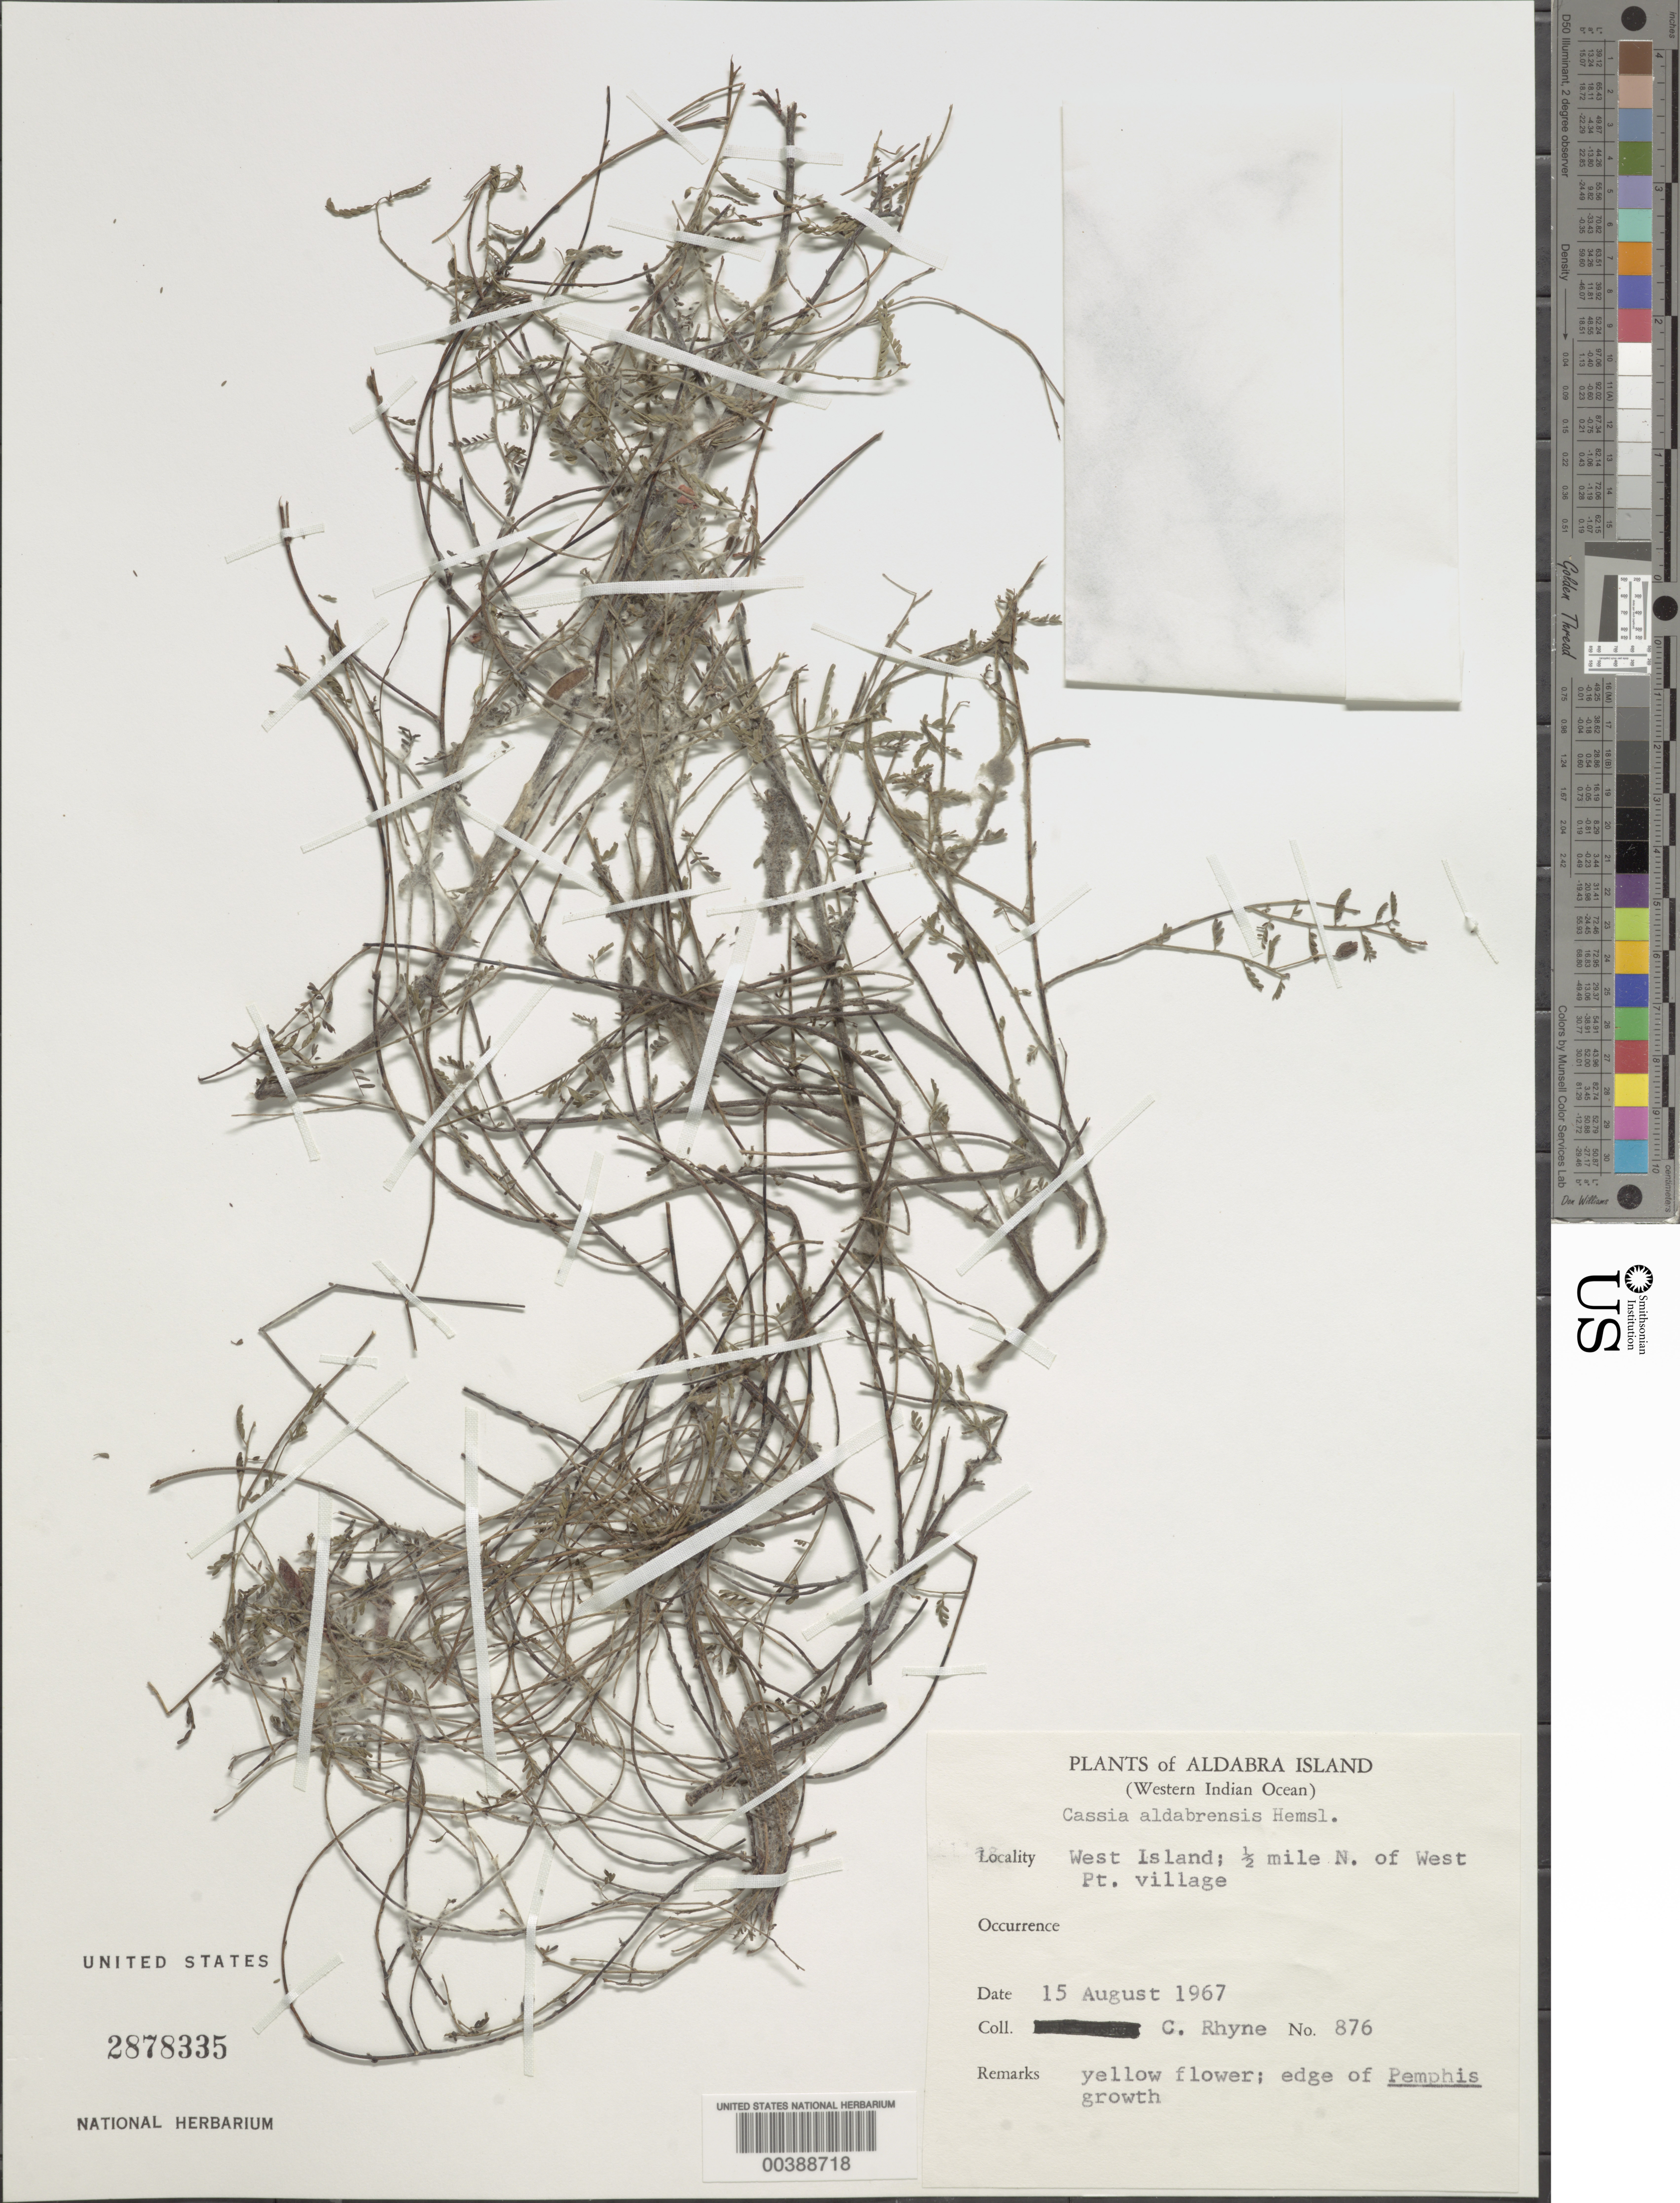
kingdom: Plantae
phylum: Tracheophyta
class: Magnoliopsida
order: Fabales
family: Fabaceae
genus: Chamaecrista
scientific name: Chamaecrista aldabrensis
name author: (Hemsl.) Friedmann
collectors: C. Rhyne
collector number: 876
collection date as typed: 15 Aug 1967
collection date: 1967-08-15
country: Seychelles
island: Aldabra Atoll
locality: West Islet, 0.5 mi N of West Point Village. [West Island is part of Aldabra Island (Atoll).]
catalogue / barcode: US 2878335